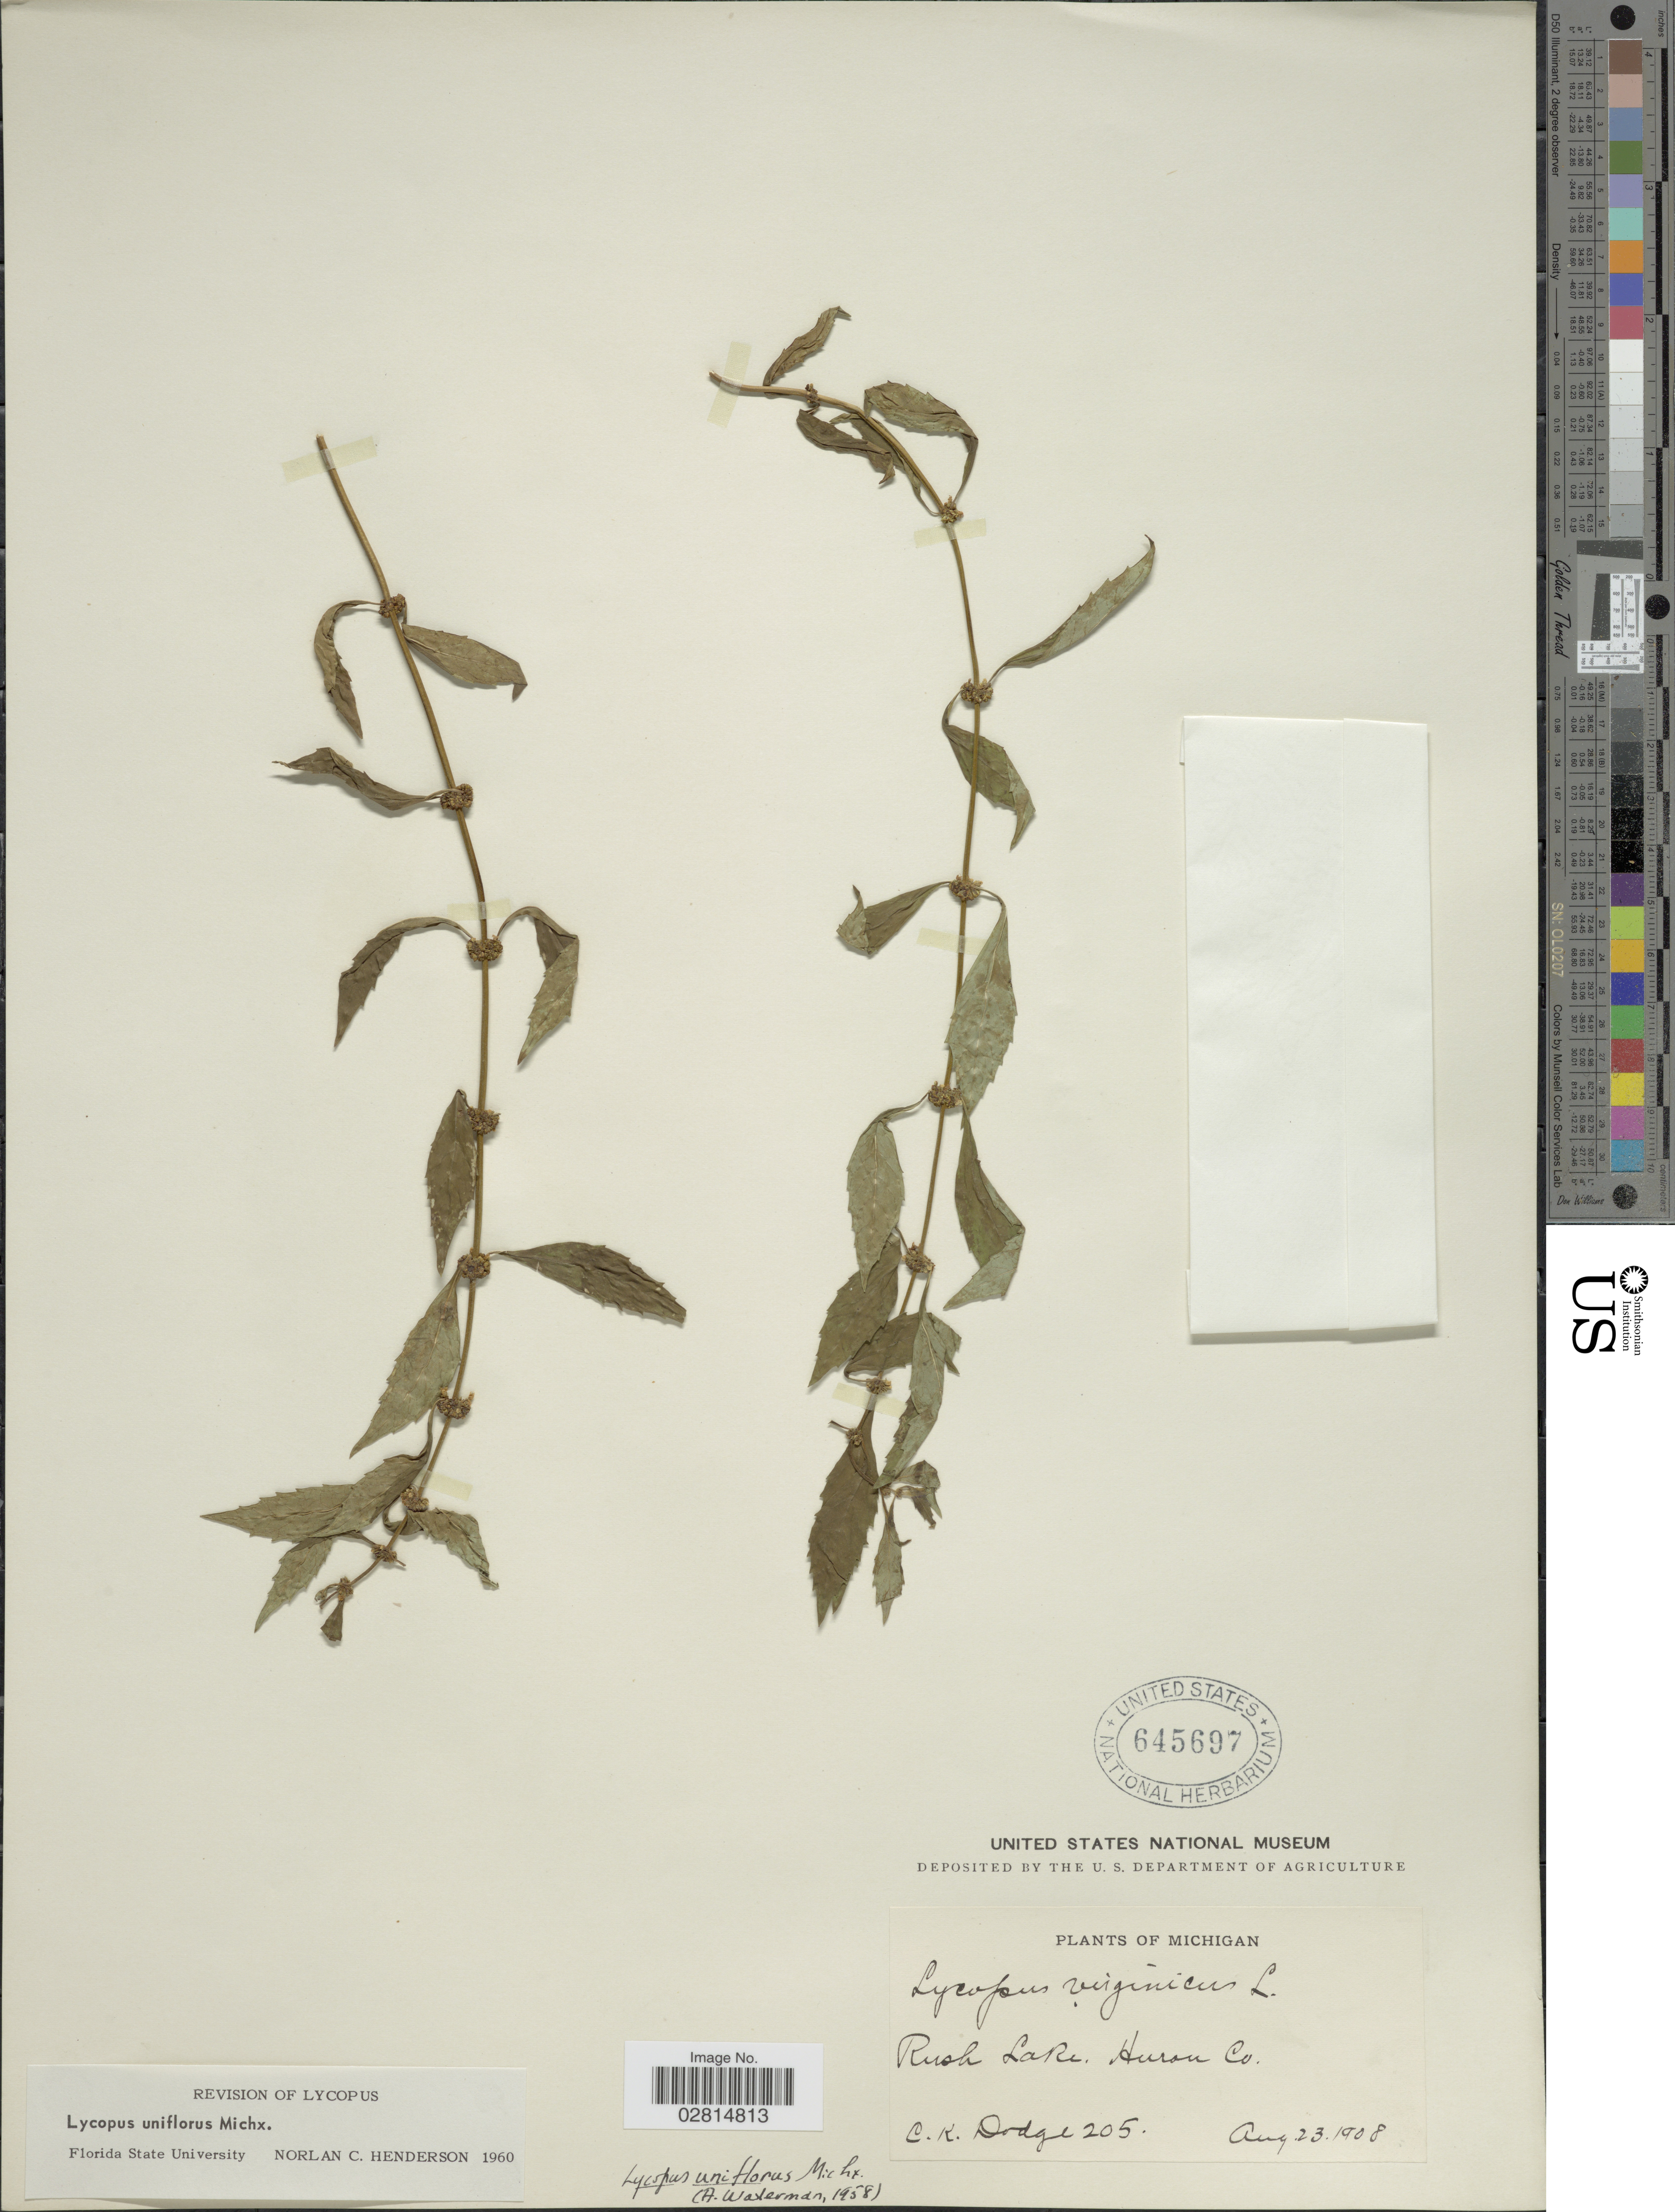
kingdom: Plantae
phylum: Tracheophyta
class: Magnoliopsida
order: Lamiales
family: Lamiaceae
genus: Lycopus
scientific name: Lycopus uniflorus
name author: Michx.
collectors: C. Dodge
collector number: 205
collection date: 1908-08-23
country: United States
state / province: Michigan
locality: Rush Lake, Huron Co.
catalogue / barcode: US 645697